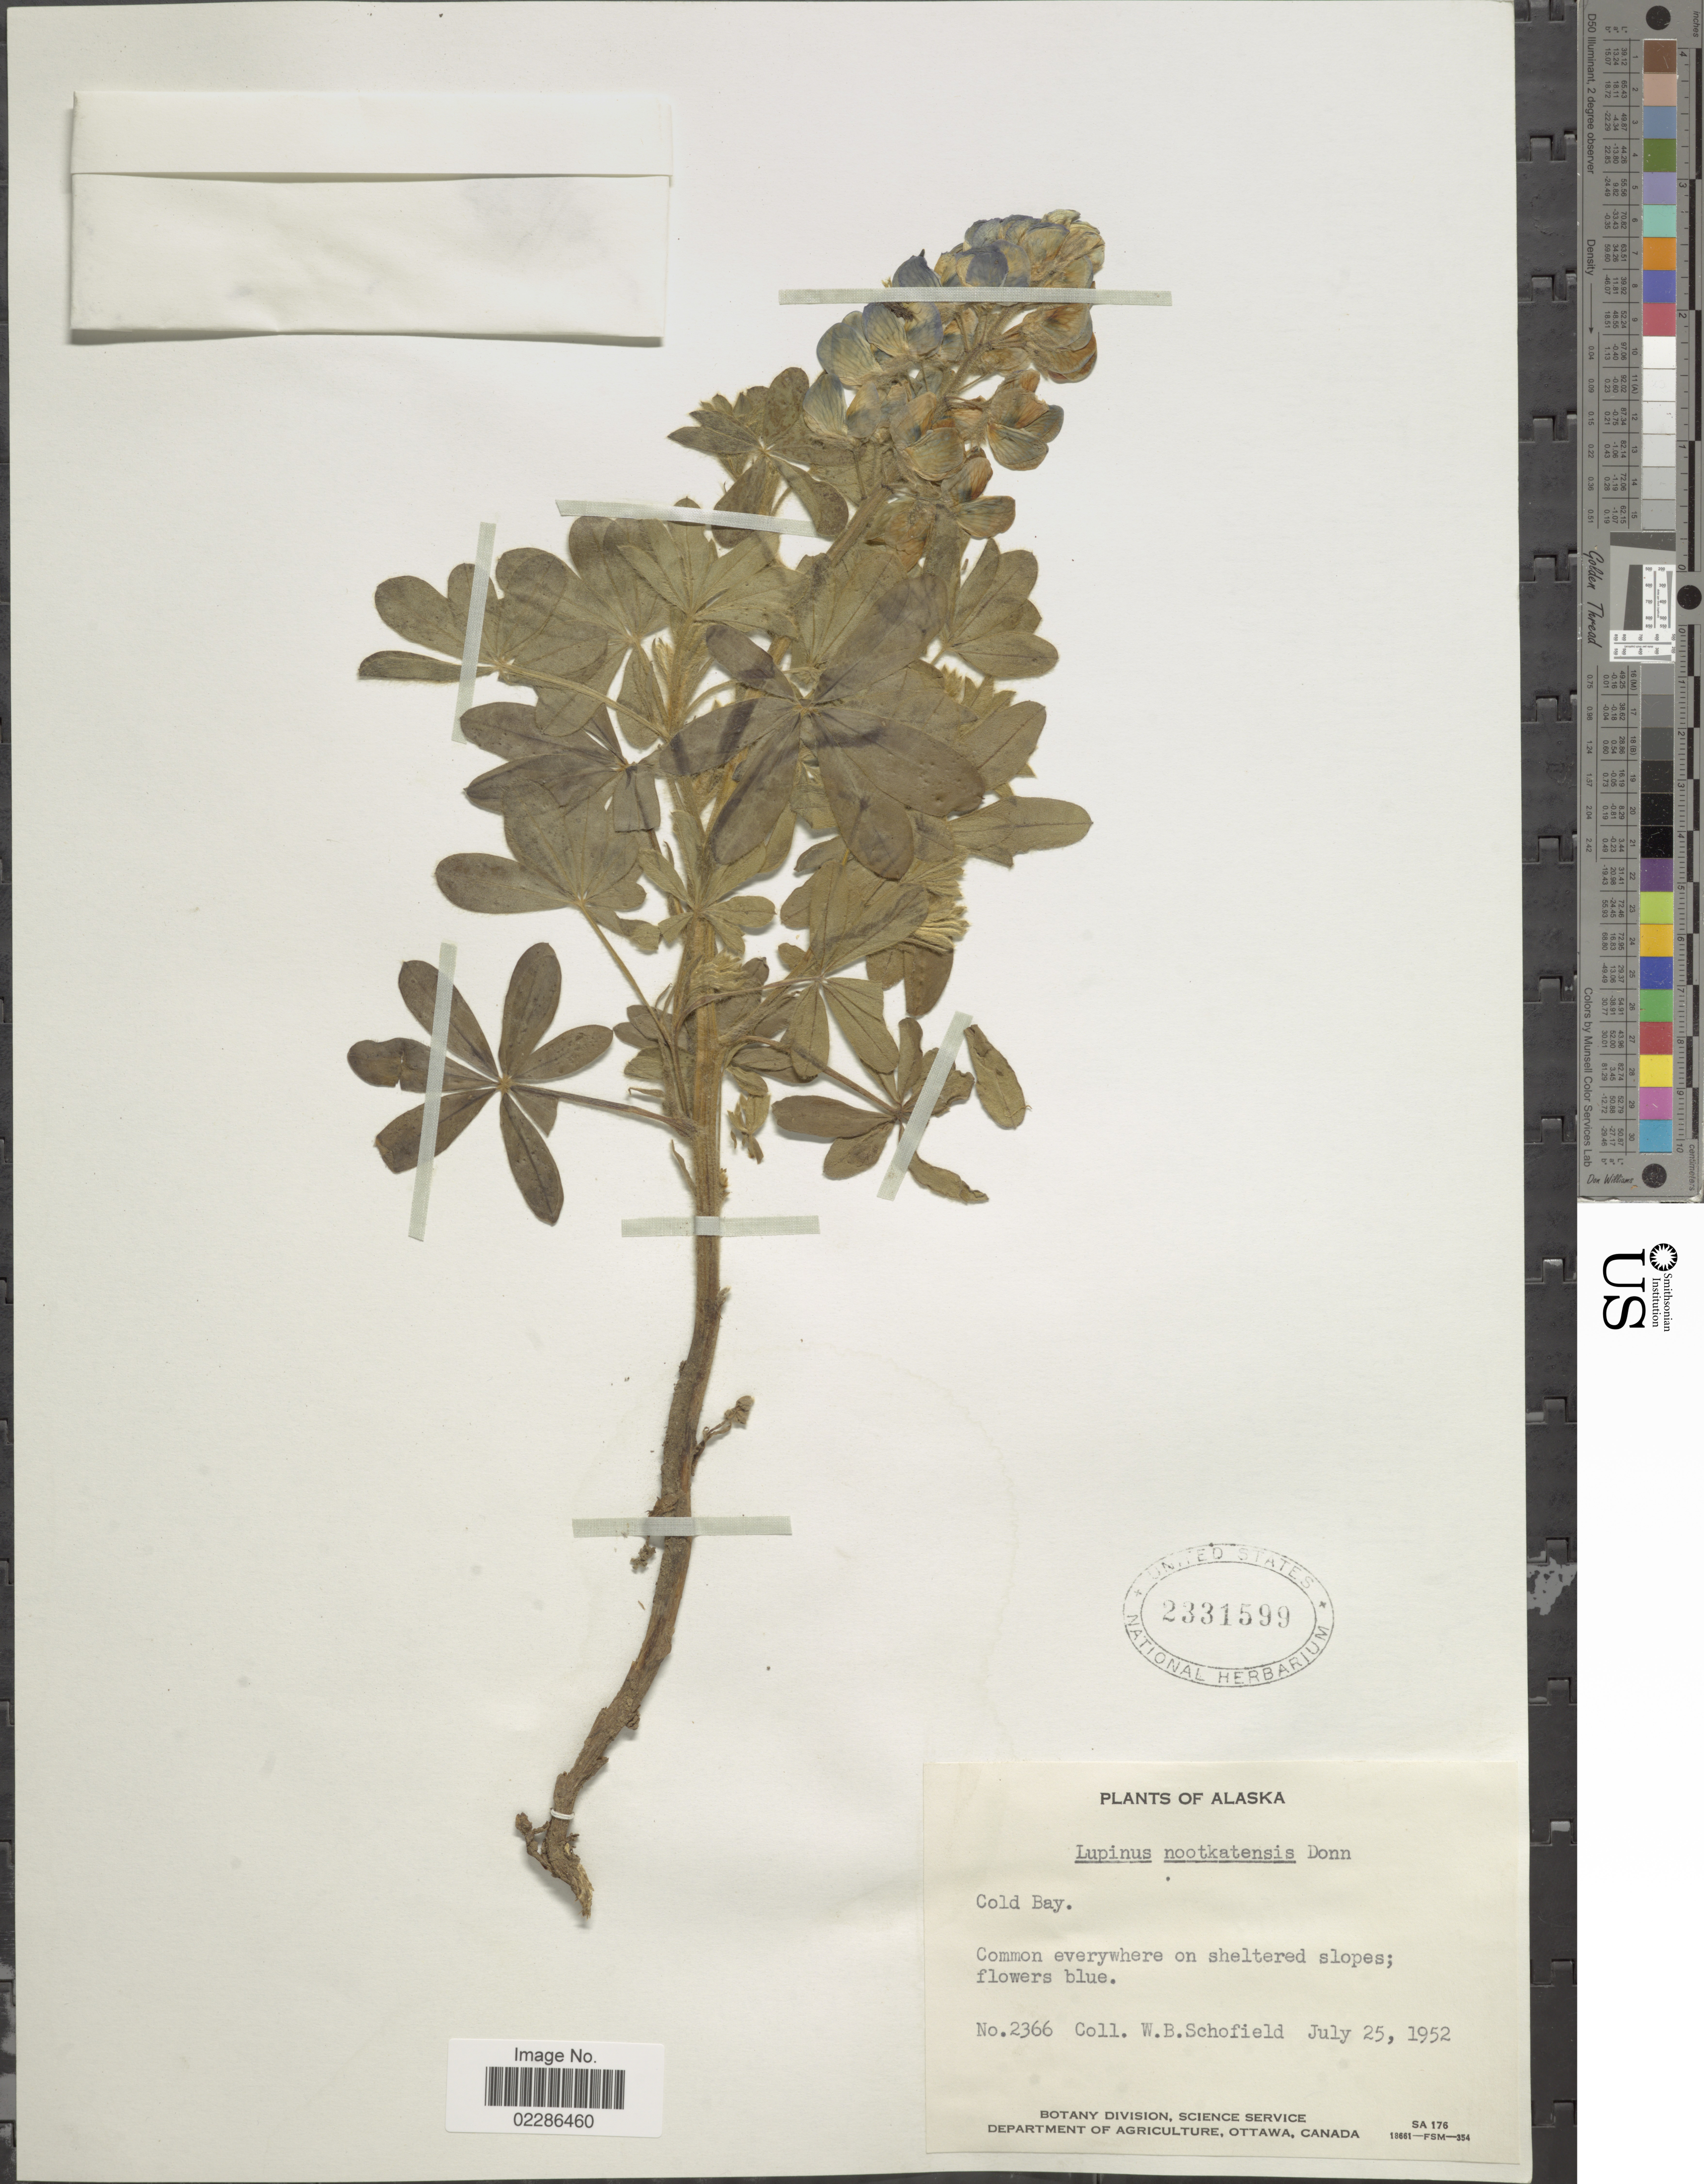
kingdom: Plantae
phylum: Tracheophyta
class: Magnoliopsida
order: Fabales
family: Fabaceae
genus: Lupinus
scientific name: Lupinus nootkatensis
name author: Donn ex Sims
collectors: W. Schofield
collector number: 2366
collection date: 1952-07-25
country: United States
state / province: Alaska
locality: Cold Bay, Common everywhere on sheltered slopes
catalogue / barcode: US 2331599